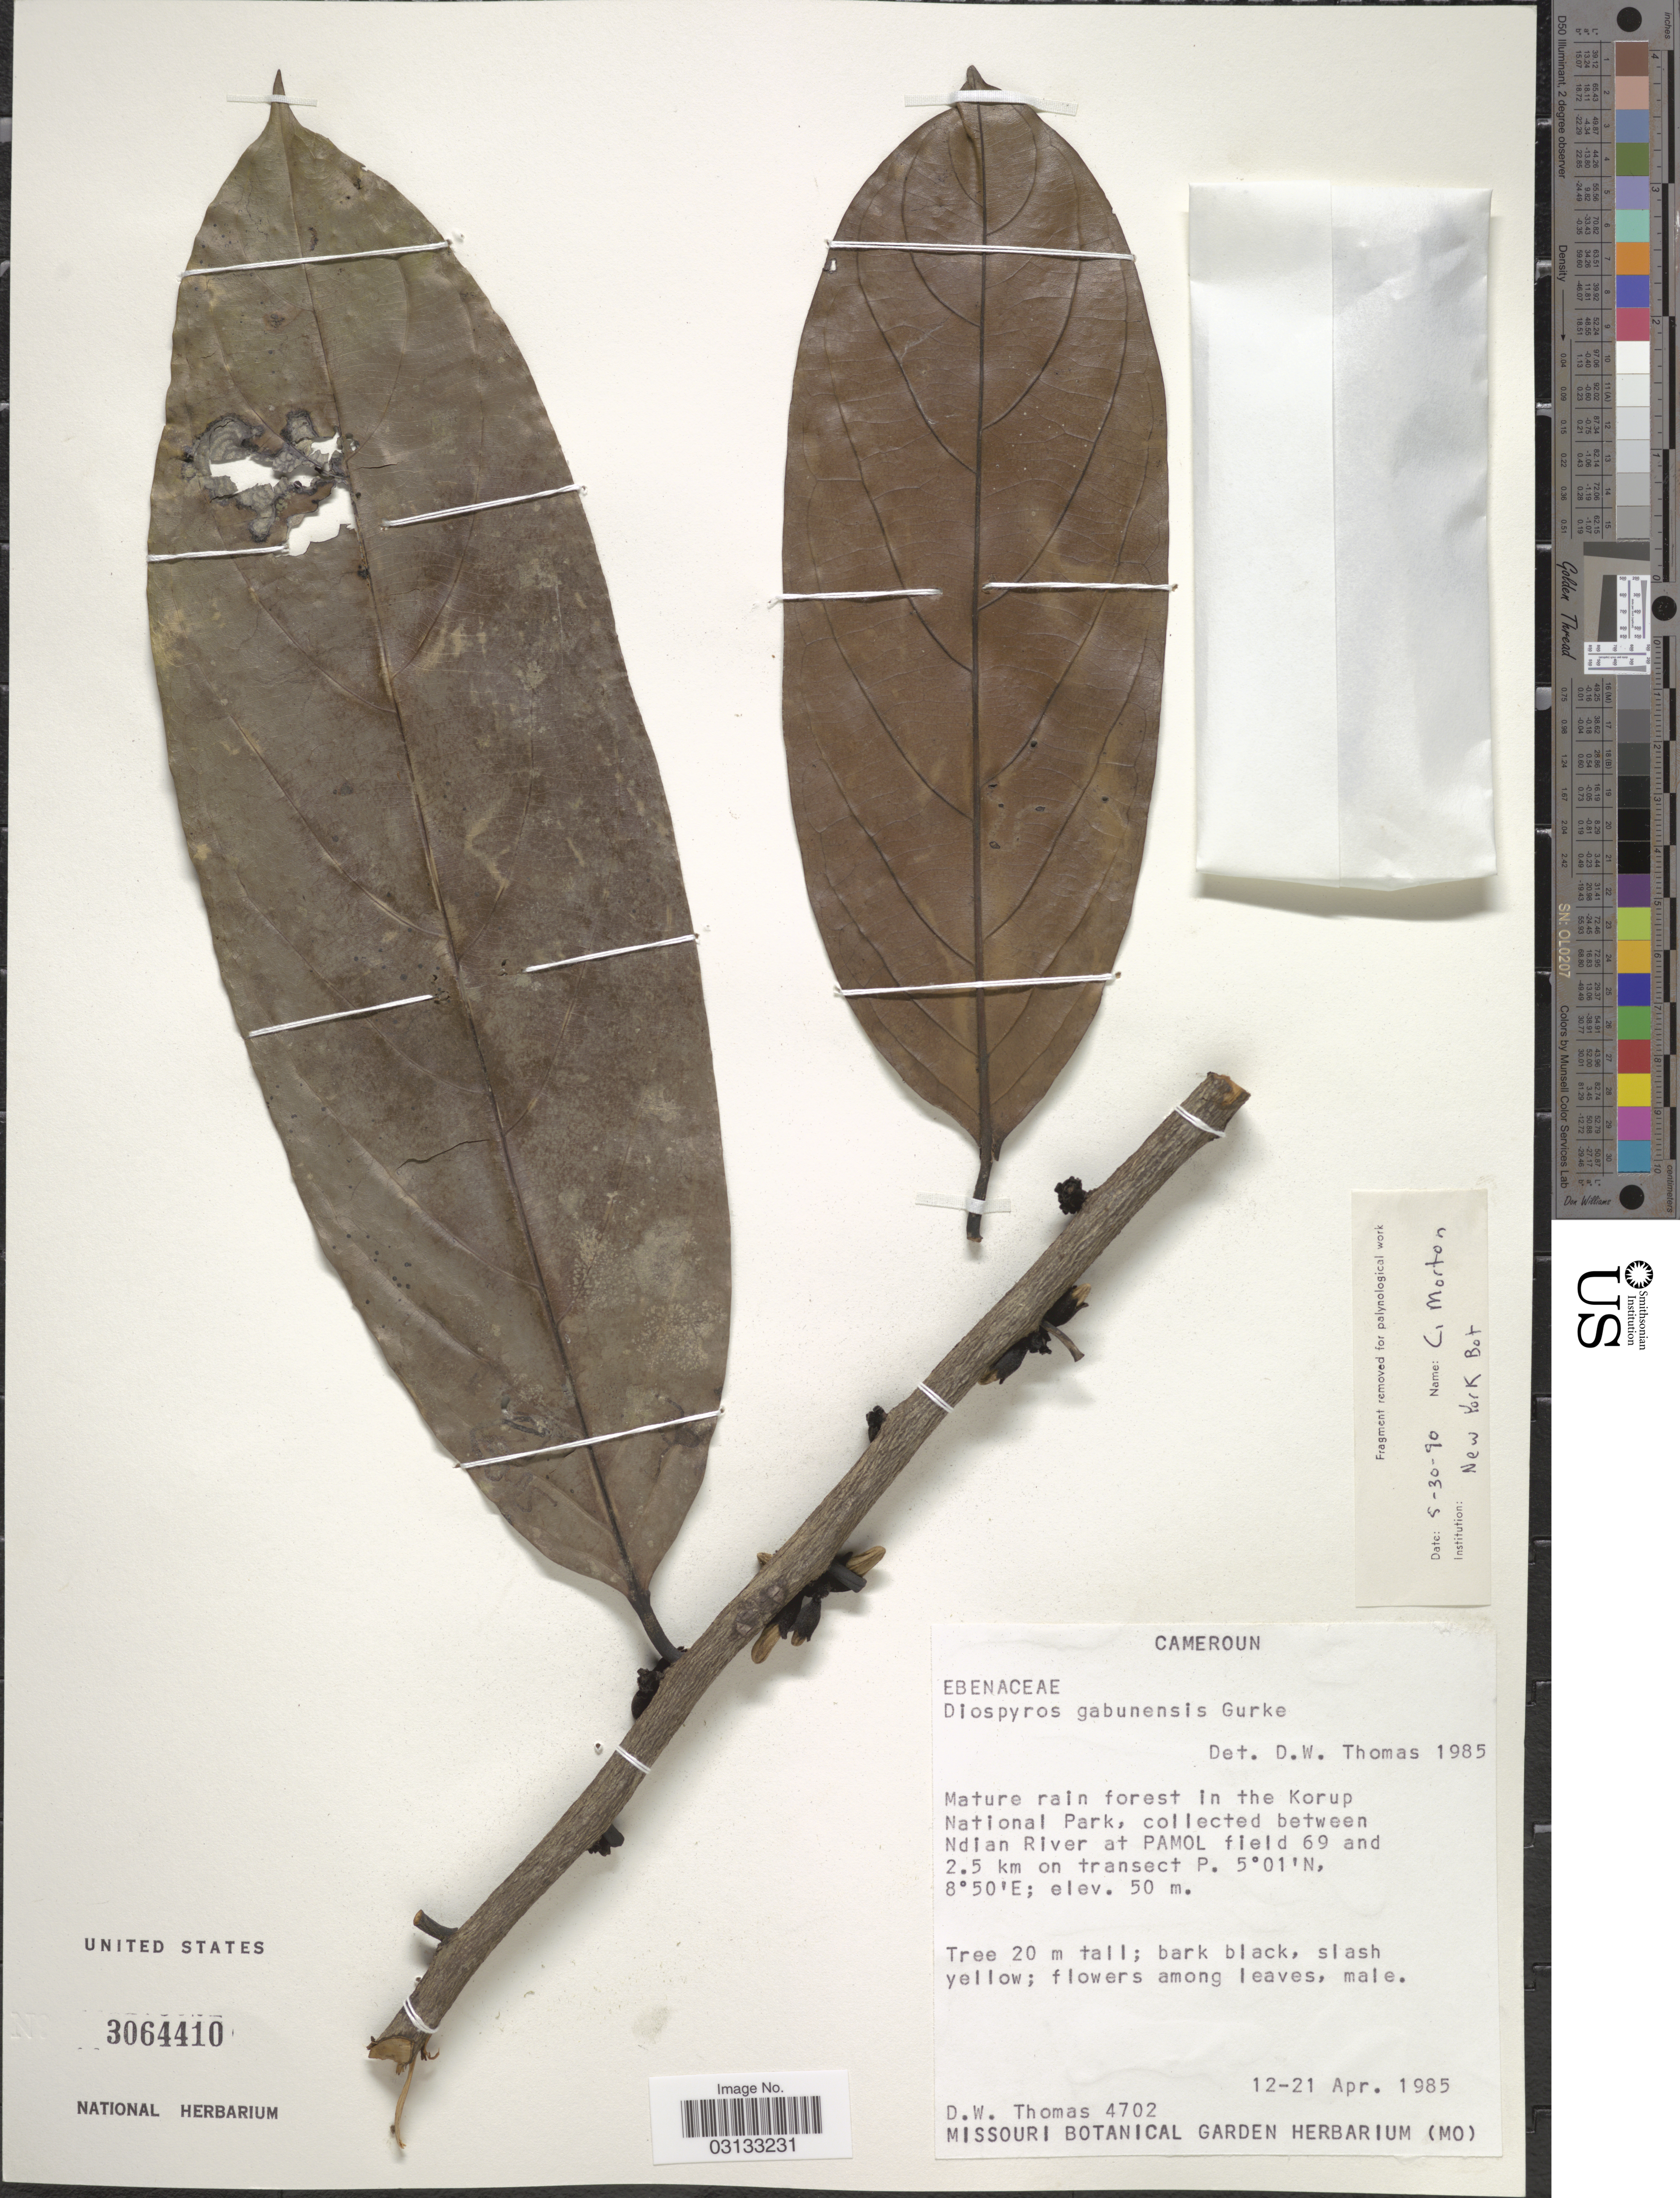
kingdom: Plantae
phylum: Tracheophyta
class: Magnoliopsida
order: Ericales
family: Ebenaceae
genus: Diospyros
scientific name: Diospyros gabunensis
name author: Gürke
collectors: D. W. Thomas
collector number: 4702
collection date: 1985-04-12/1985-04-21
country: Cameroon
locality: Mature rain forest in the Korup National Park, collected between Ndian River at Pamol field 69 and 2.5 km on transect P.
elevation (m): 50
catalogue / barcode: US 3064410